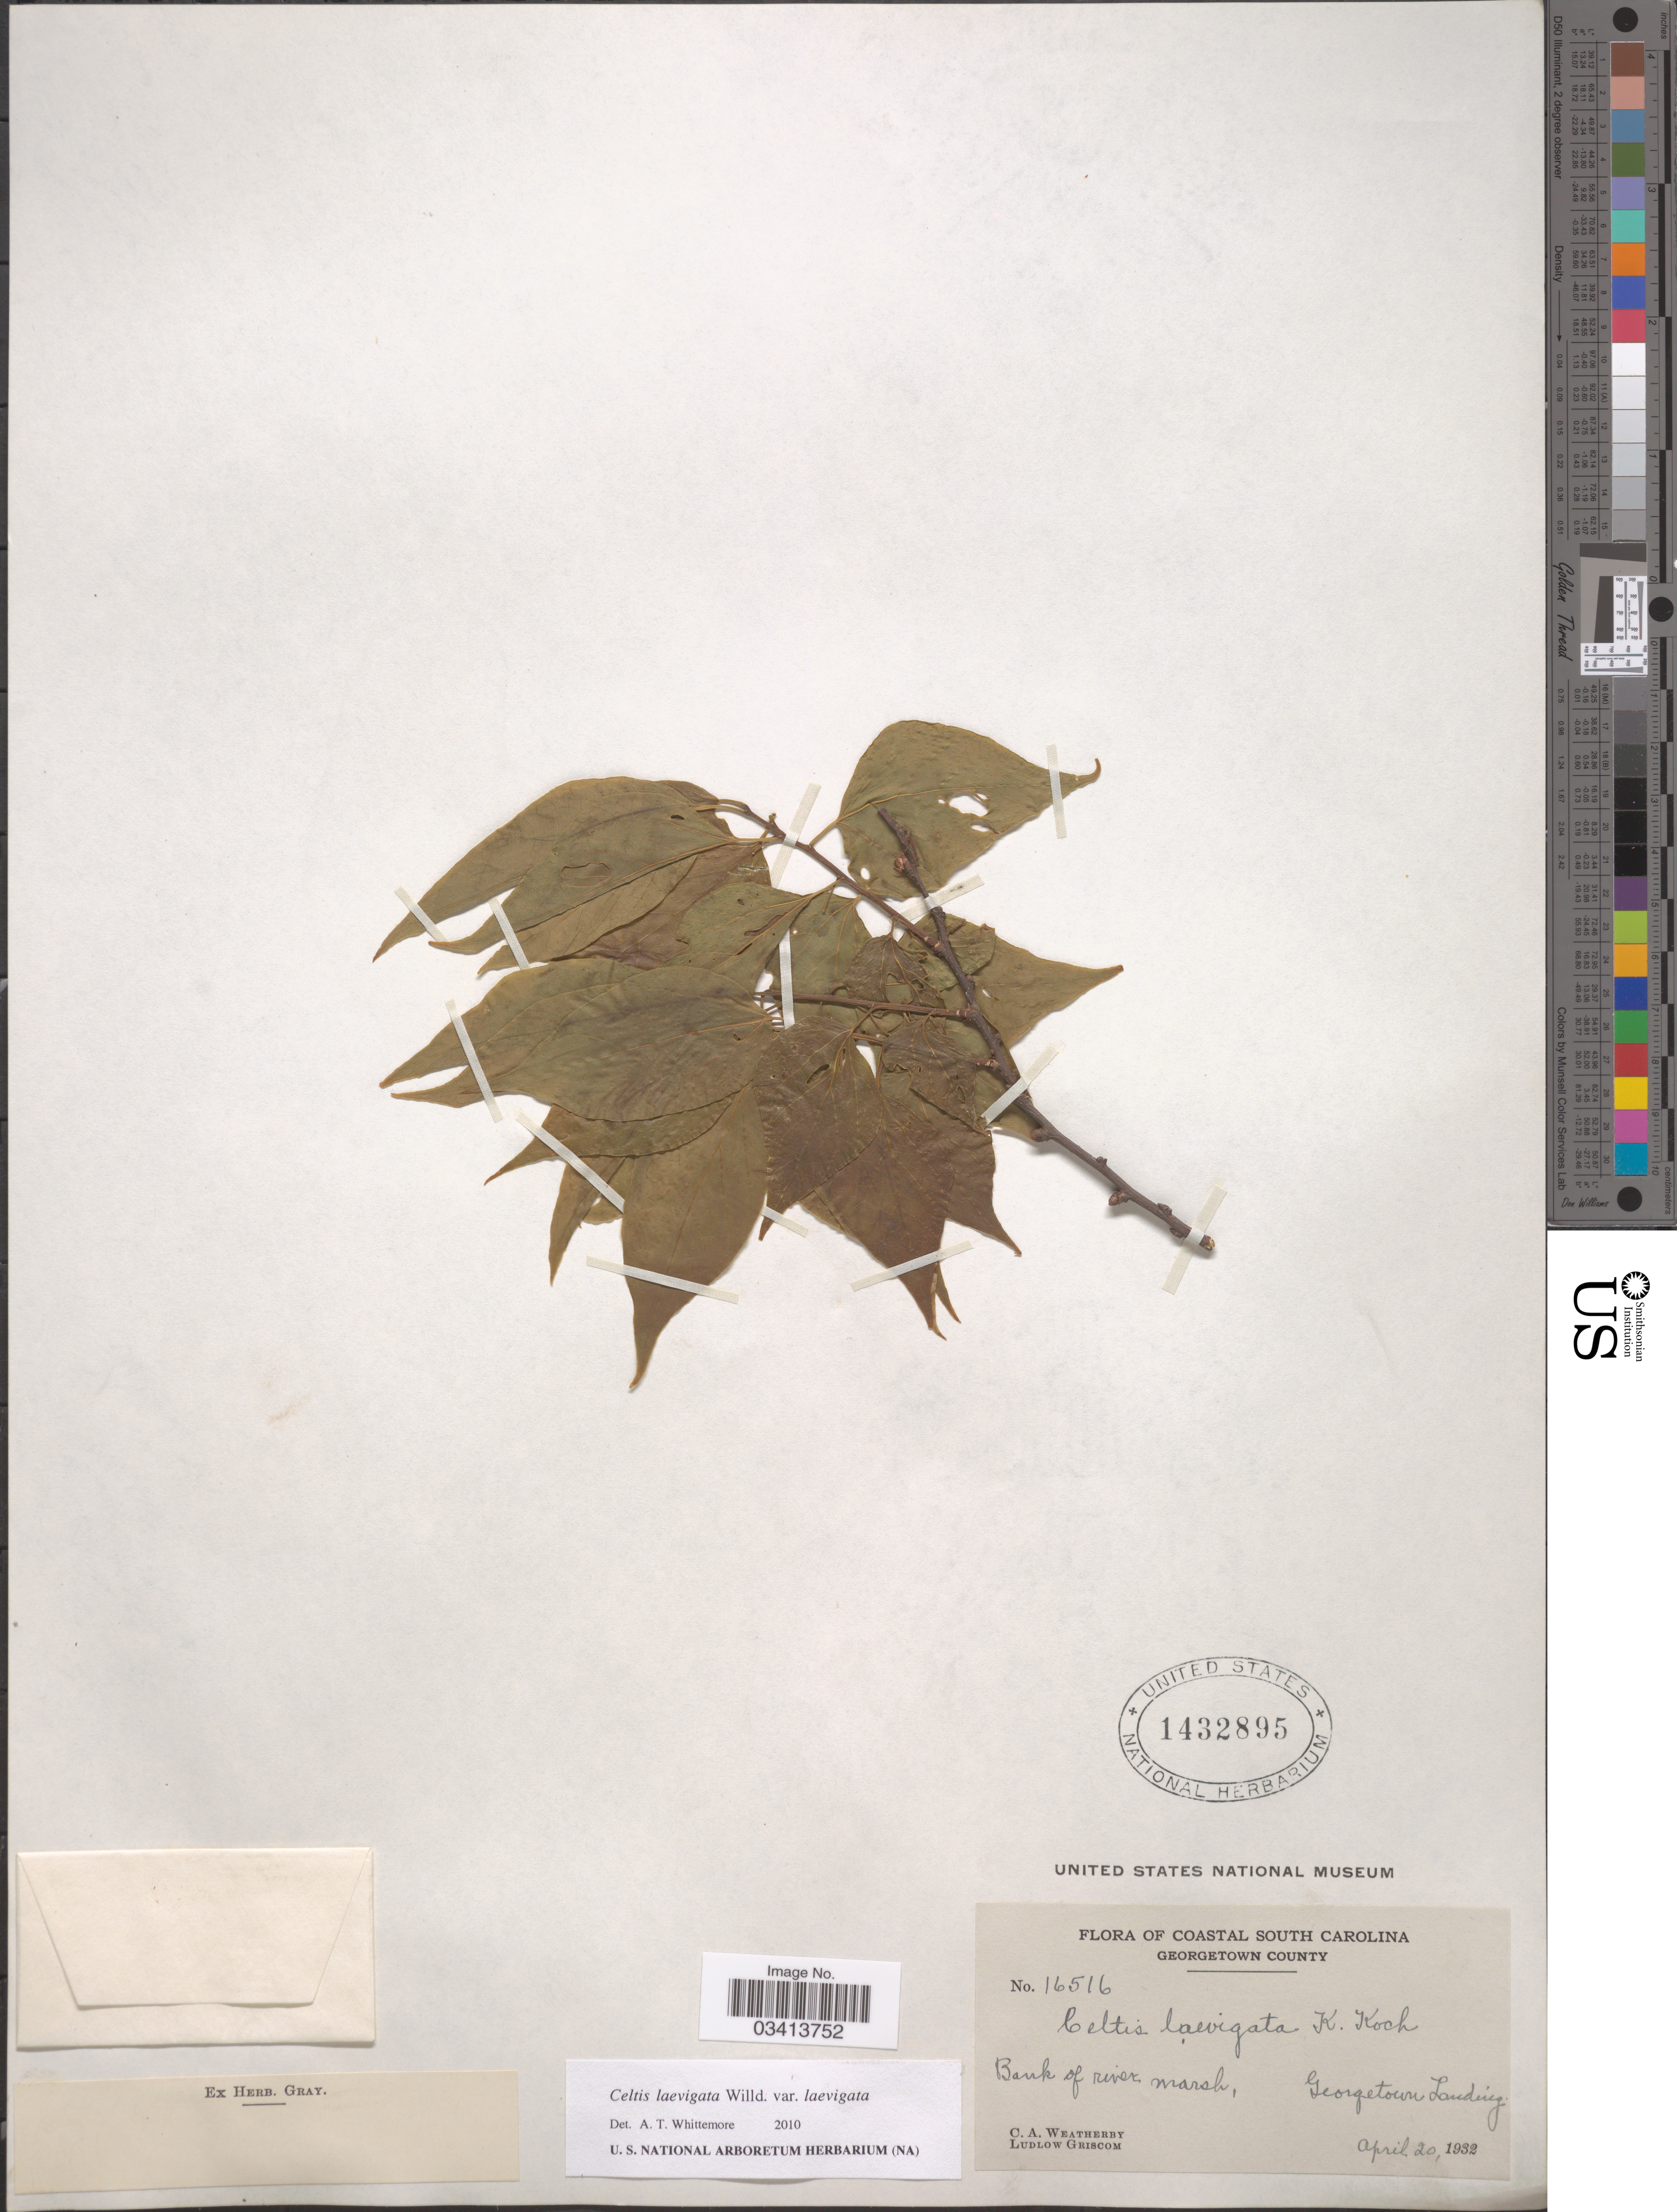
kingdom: Plantae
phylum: Tracheophyta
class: Magnoliopsida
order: Rosales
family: Cannabaceae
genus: Celtis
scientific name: Celtis laevigata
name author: Willd.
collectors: C. A. Weatherby & L. Griscom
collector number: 16516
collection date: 1932-04-20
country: United States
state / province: South Carolina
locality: Coastal South Carolina. Georgetown County. Bank of river marsh, Georgetown Landing.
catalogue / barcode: US 1432895